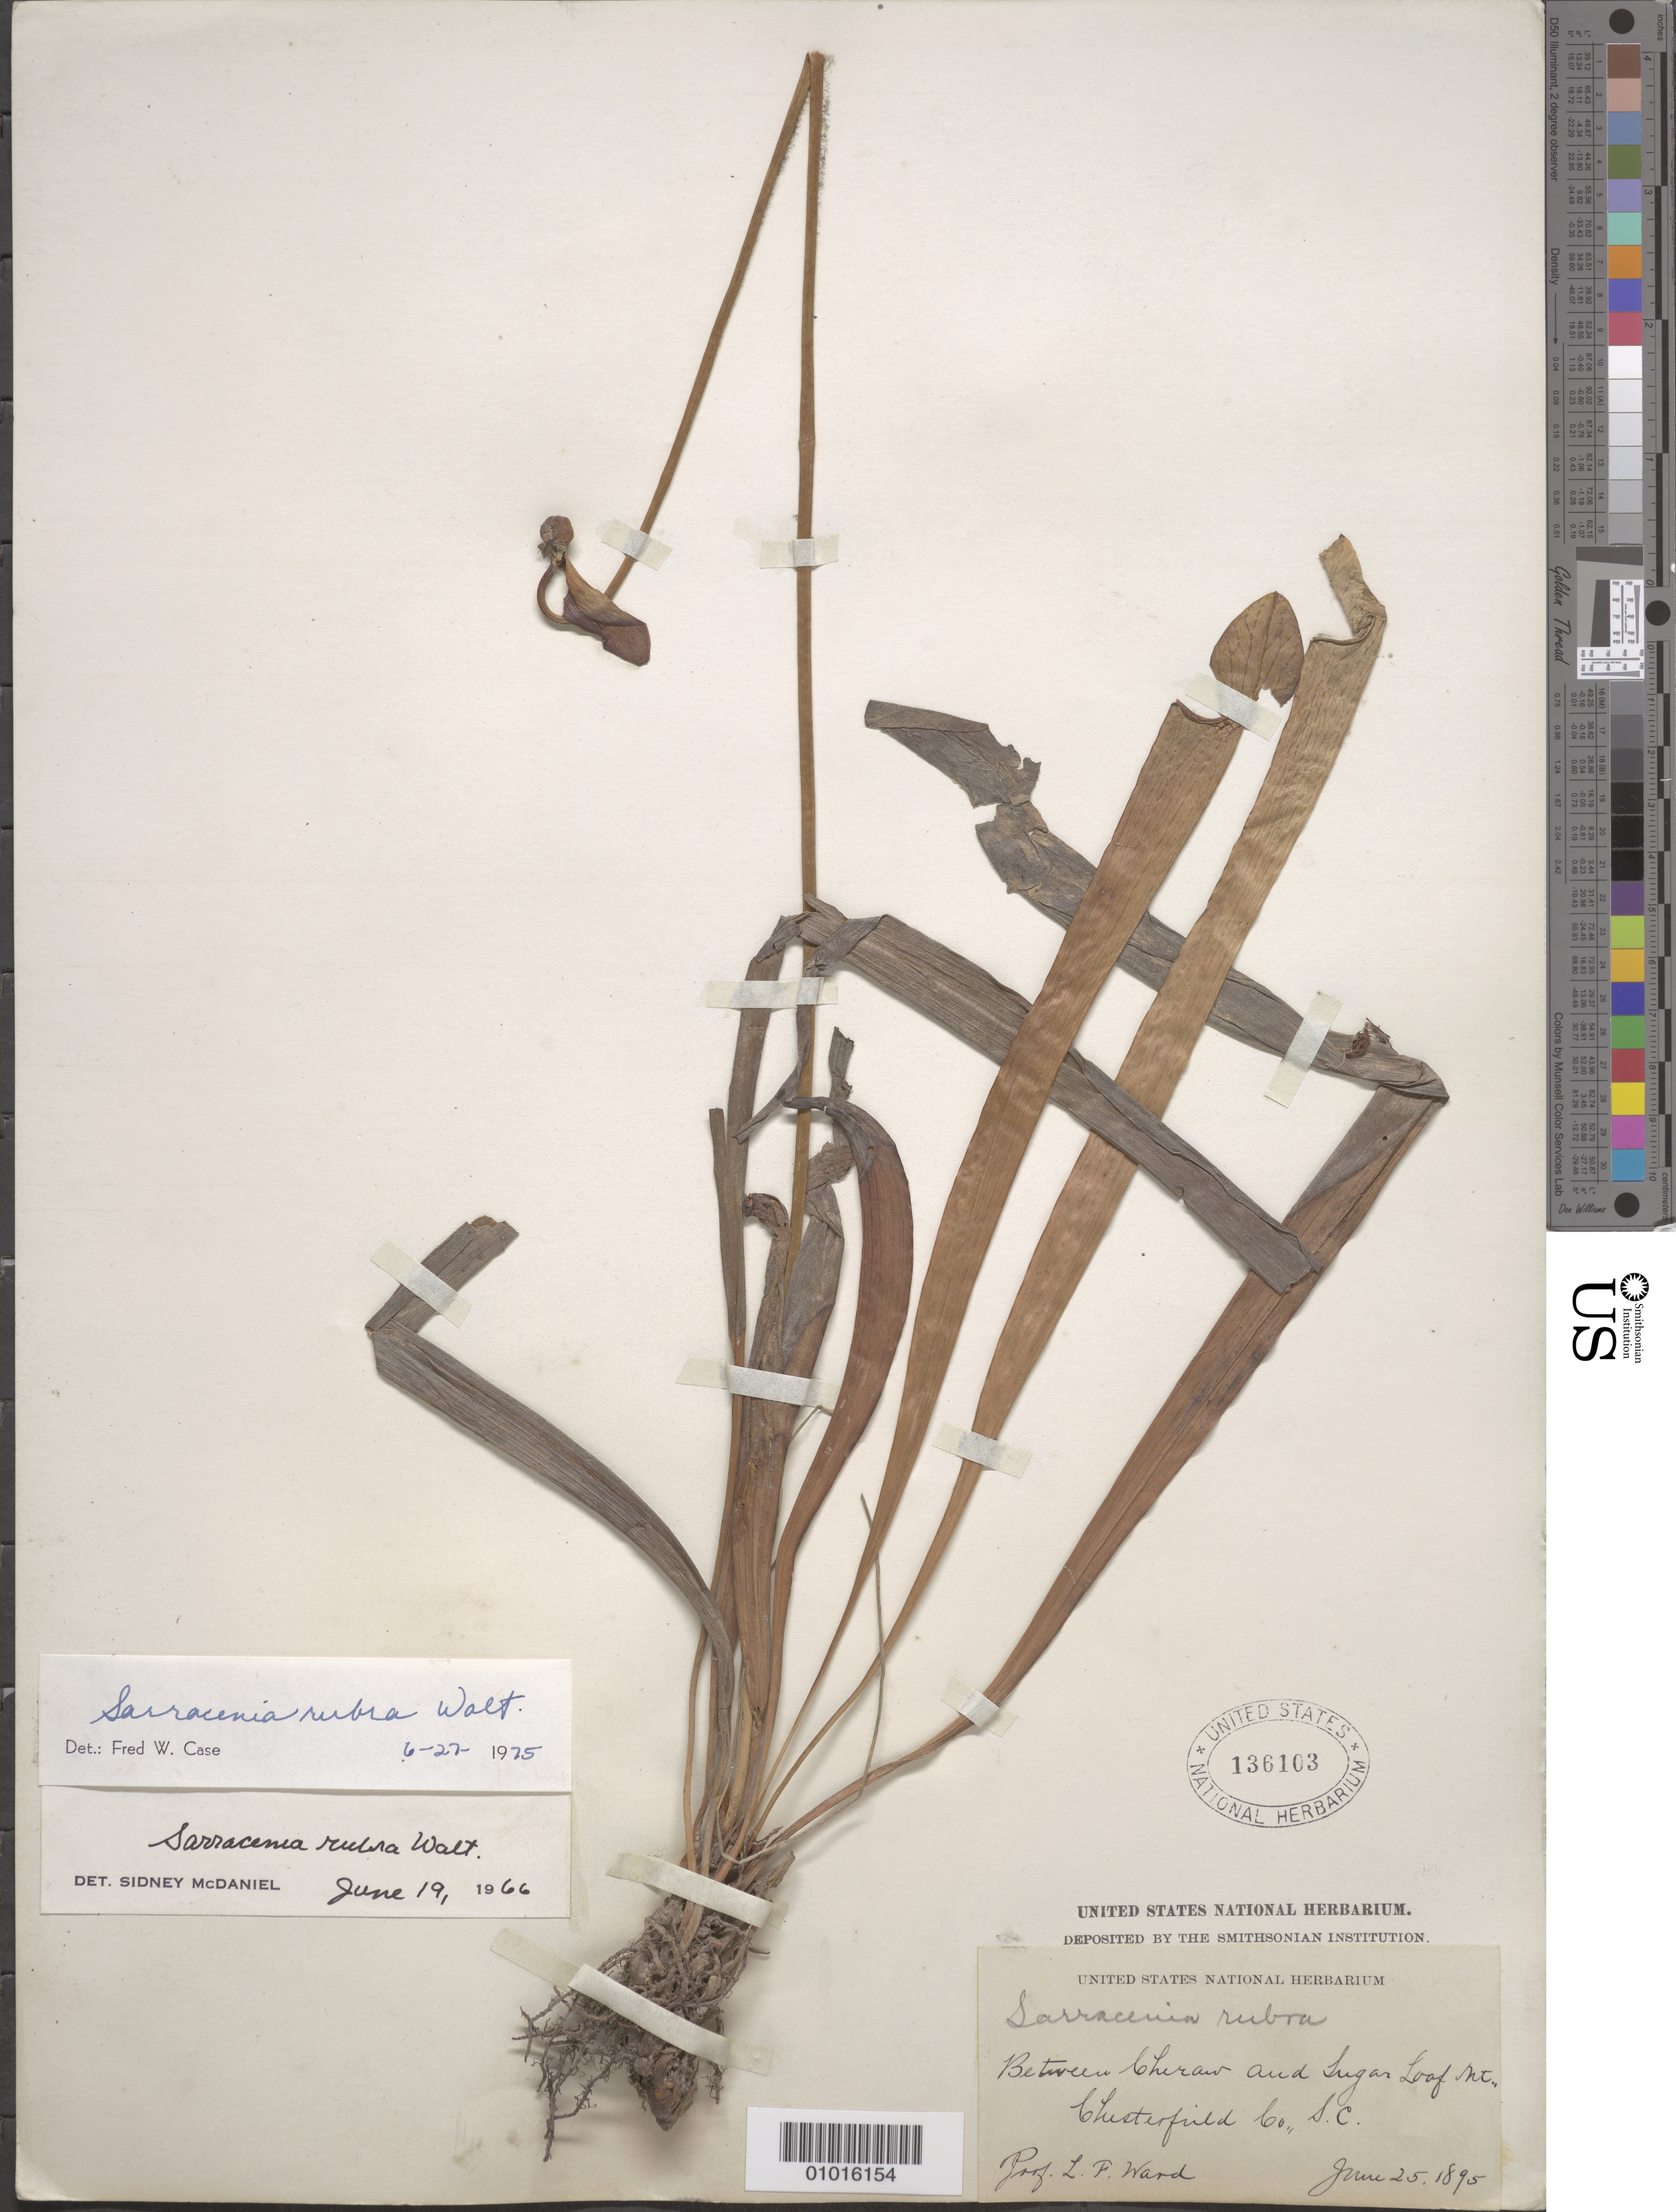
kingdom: Plantae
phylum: Tracheophyta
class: Magnoliopsida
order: Ericales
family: Sarraceniaceae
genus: Sarracenia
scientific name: Sarracenia rubra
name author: Walter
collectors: L. P. Ward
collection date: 1895-06-25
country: United States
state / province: South Carolina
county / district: Chesterfield Co.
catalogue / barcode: US 136103